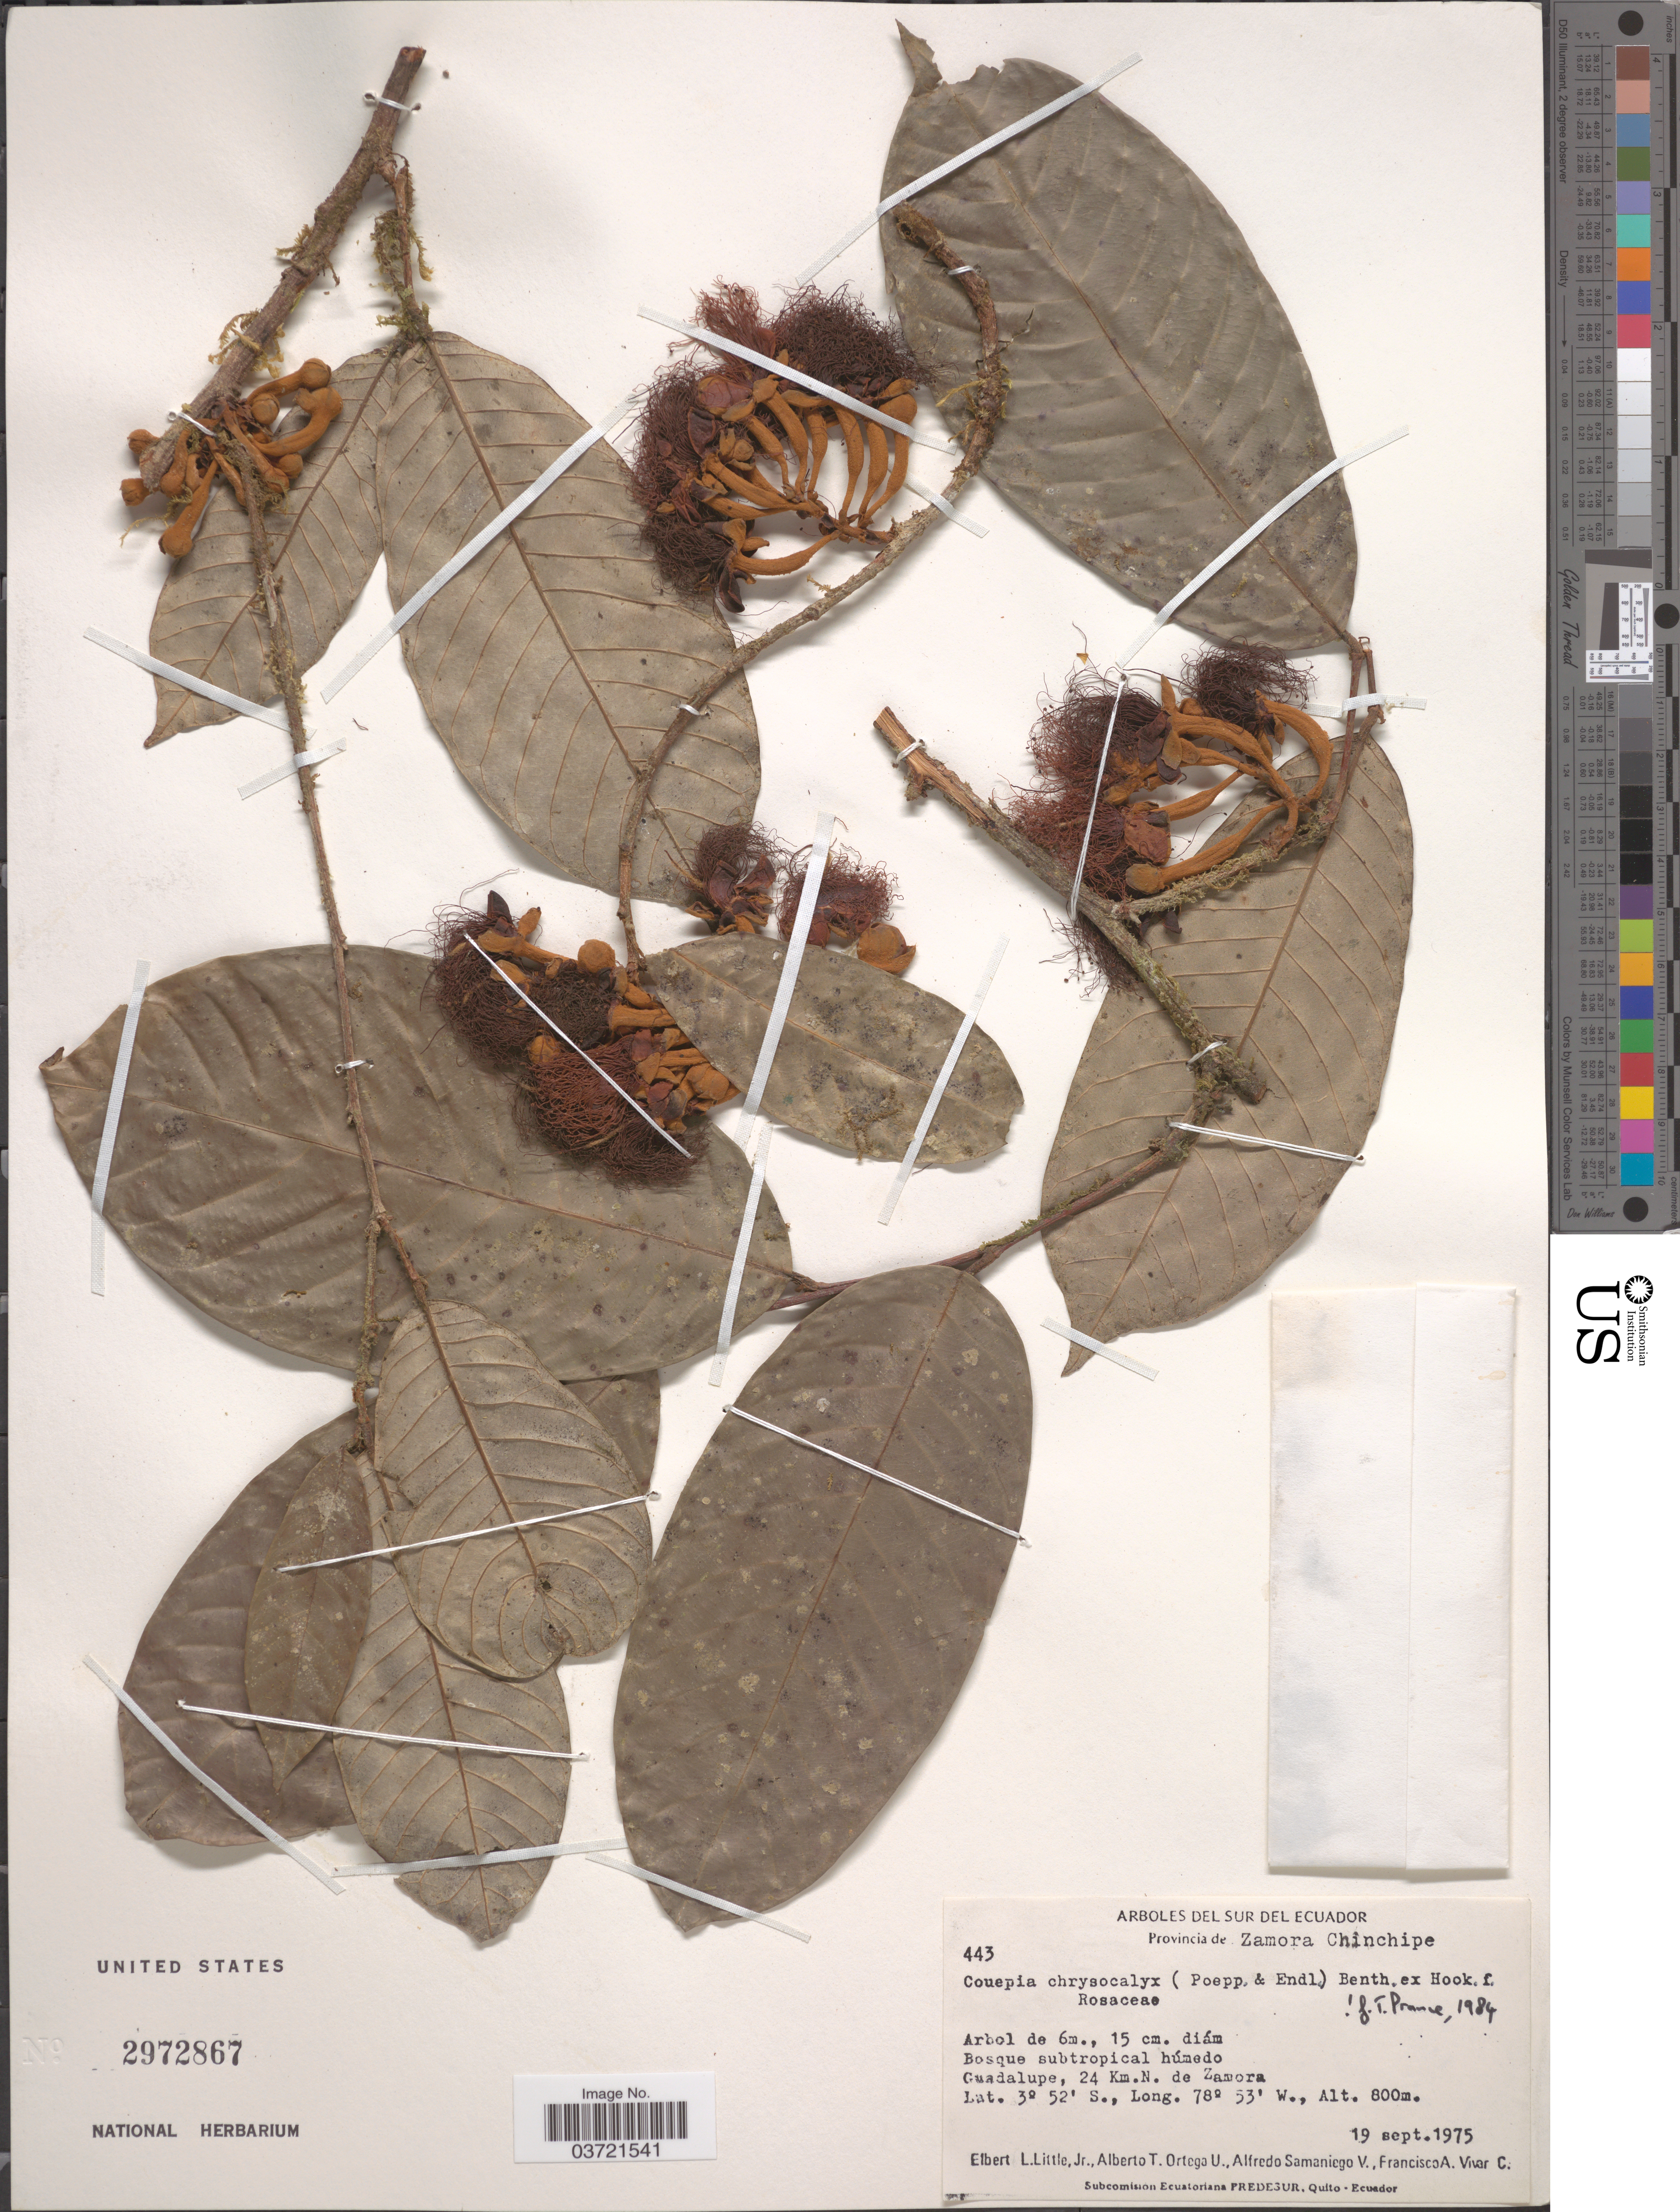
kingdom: Plantae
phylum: Tracheophyta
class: Magnoliopsida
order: Malpighiales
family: Chrysobalanaceae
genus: Couepia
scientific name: Couepia chrysocalyx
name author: (Poepp. & Endl.) Benth.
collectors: E. L. Little, A. T. Ortega U., A. V. Samaniego & F. A. Vivar C.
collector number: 443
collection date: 1975-09-19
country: Ecuador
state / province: Zamora-Chinchipe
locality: Guadalupe, 24 Km. N. de Zamora.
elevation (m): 800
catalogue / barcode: US 2972867